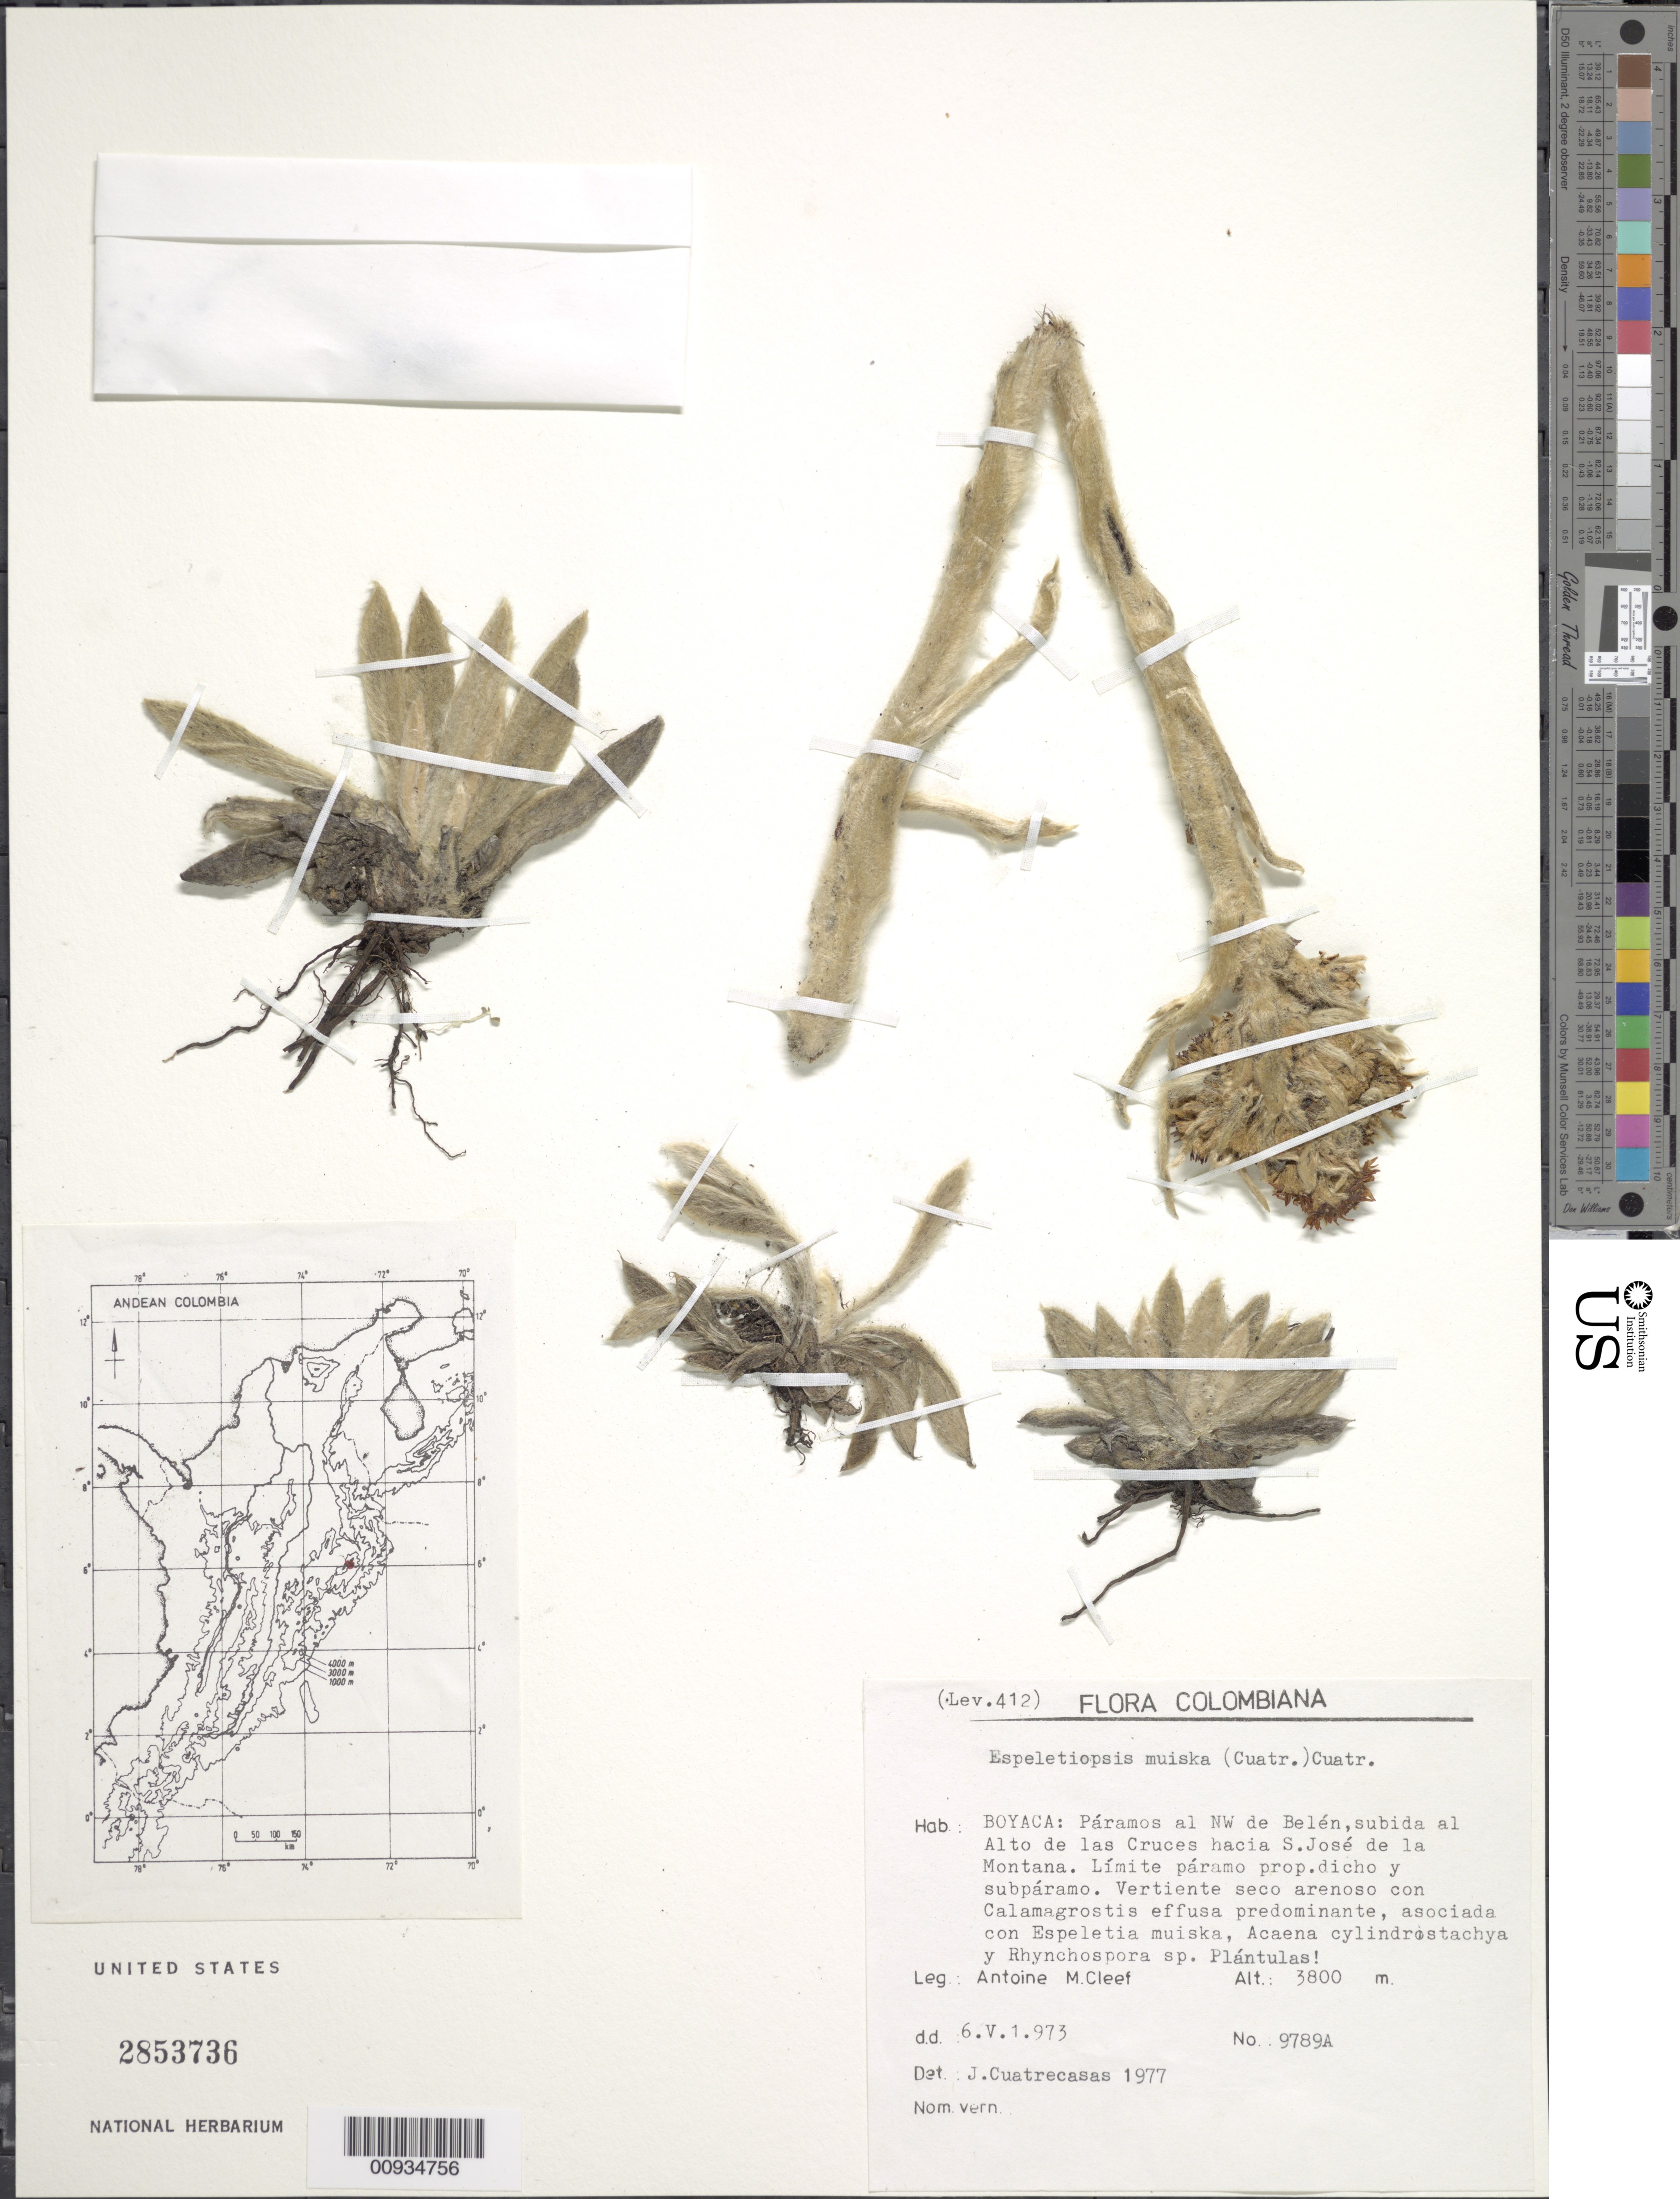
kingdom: Plantae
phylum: Tracheophyta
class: Magnoliopsida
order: Asterales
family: Asteraceae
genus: Espeletiopsis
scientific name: Espeletiopsis muiska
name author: (Cuatrec.) Cuatrec.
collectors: A. M. Cleef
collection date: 1973-05-06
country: Colombia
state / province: Boyacá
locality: Páramos al NW de Belén, subida al Alto de las Cruces hacia San José de la Montaña.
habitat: Límite páramo prop. dicho y subpáramo. Vertiente seco arenoso con Calamagrostis effusa predominante, asociada con Espeletia muiska, Acaena cylindristachya y Rhynchospora sp.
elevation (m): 3800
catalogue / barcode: US 2853736